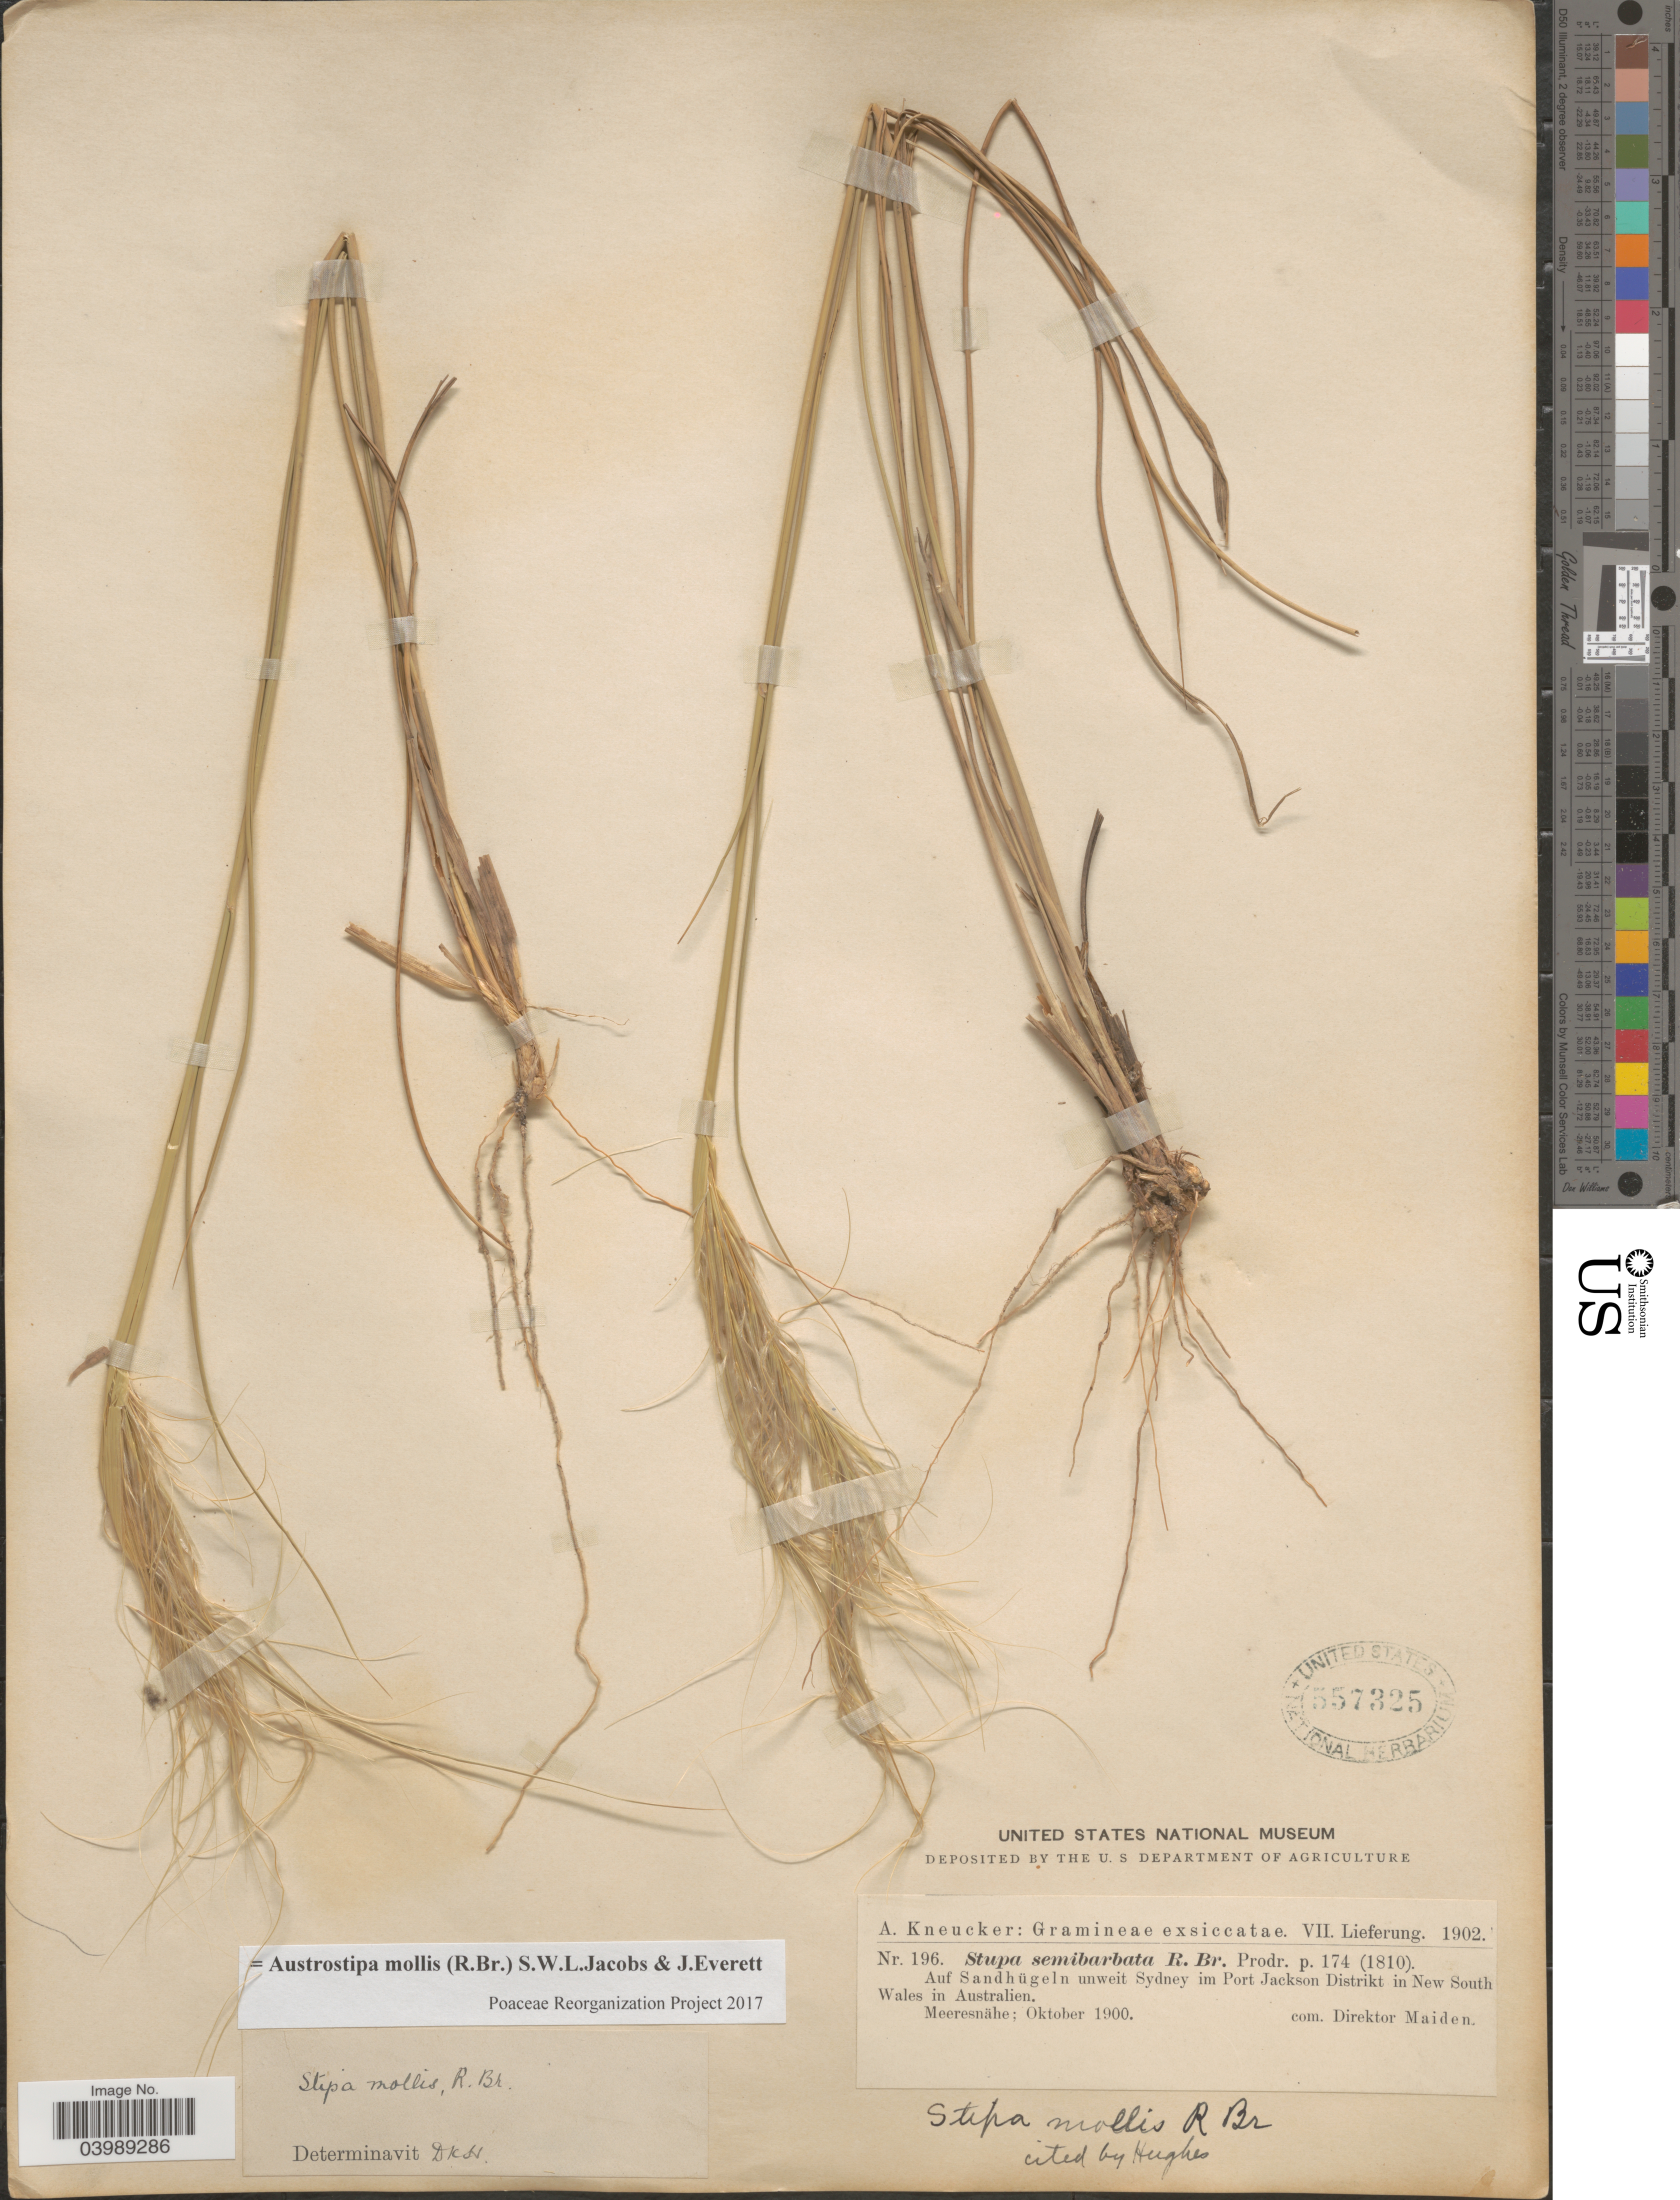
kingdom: Plantae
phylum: Tracheophyta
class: Liliopsida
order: Poales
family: Poaceae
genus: Austrostipa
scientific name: Austrostipa mollis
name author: (R. Br.) S.W.L. Jacobs & J. Everett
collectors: A. Kneucker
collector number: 196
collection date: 1900-10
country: Australia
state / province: New South Wales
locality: Auf Sandhügeln unweit Sydney im Port Jackson Distrikt.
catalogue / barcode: US 557325